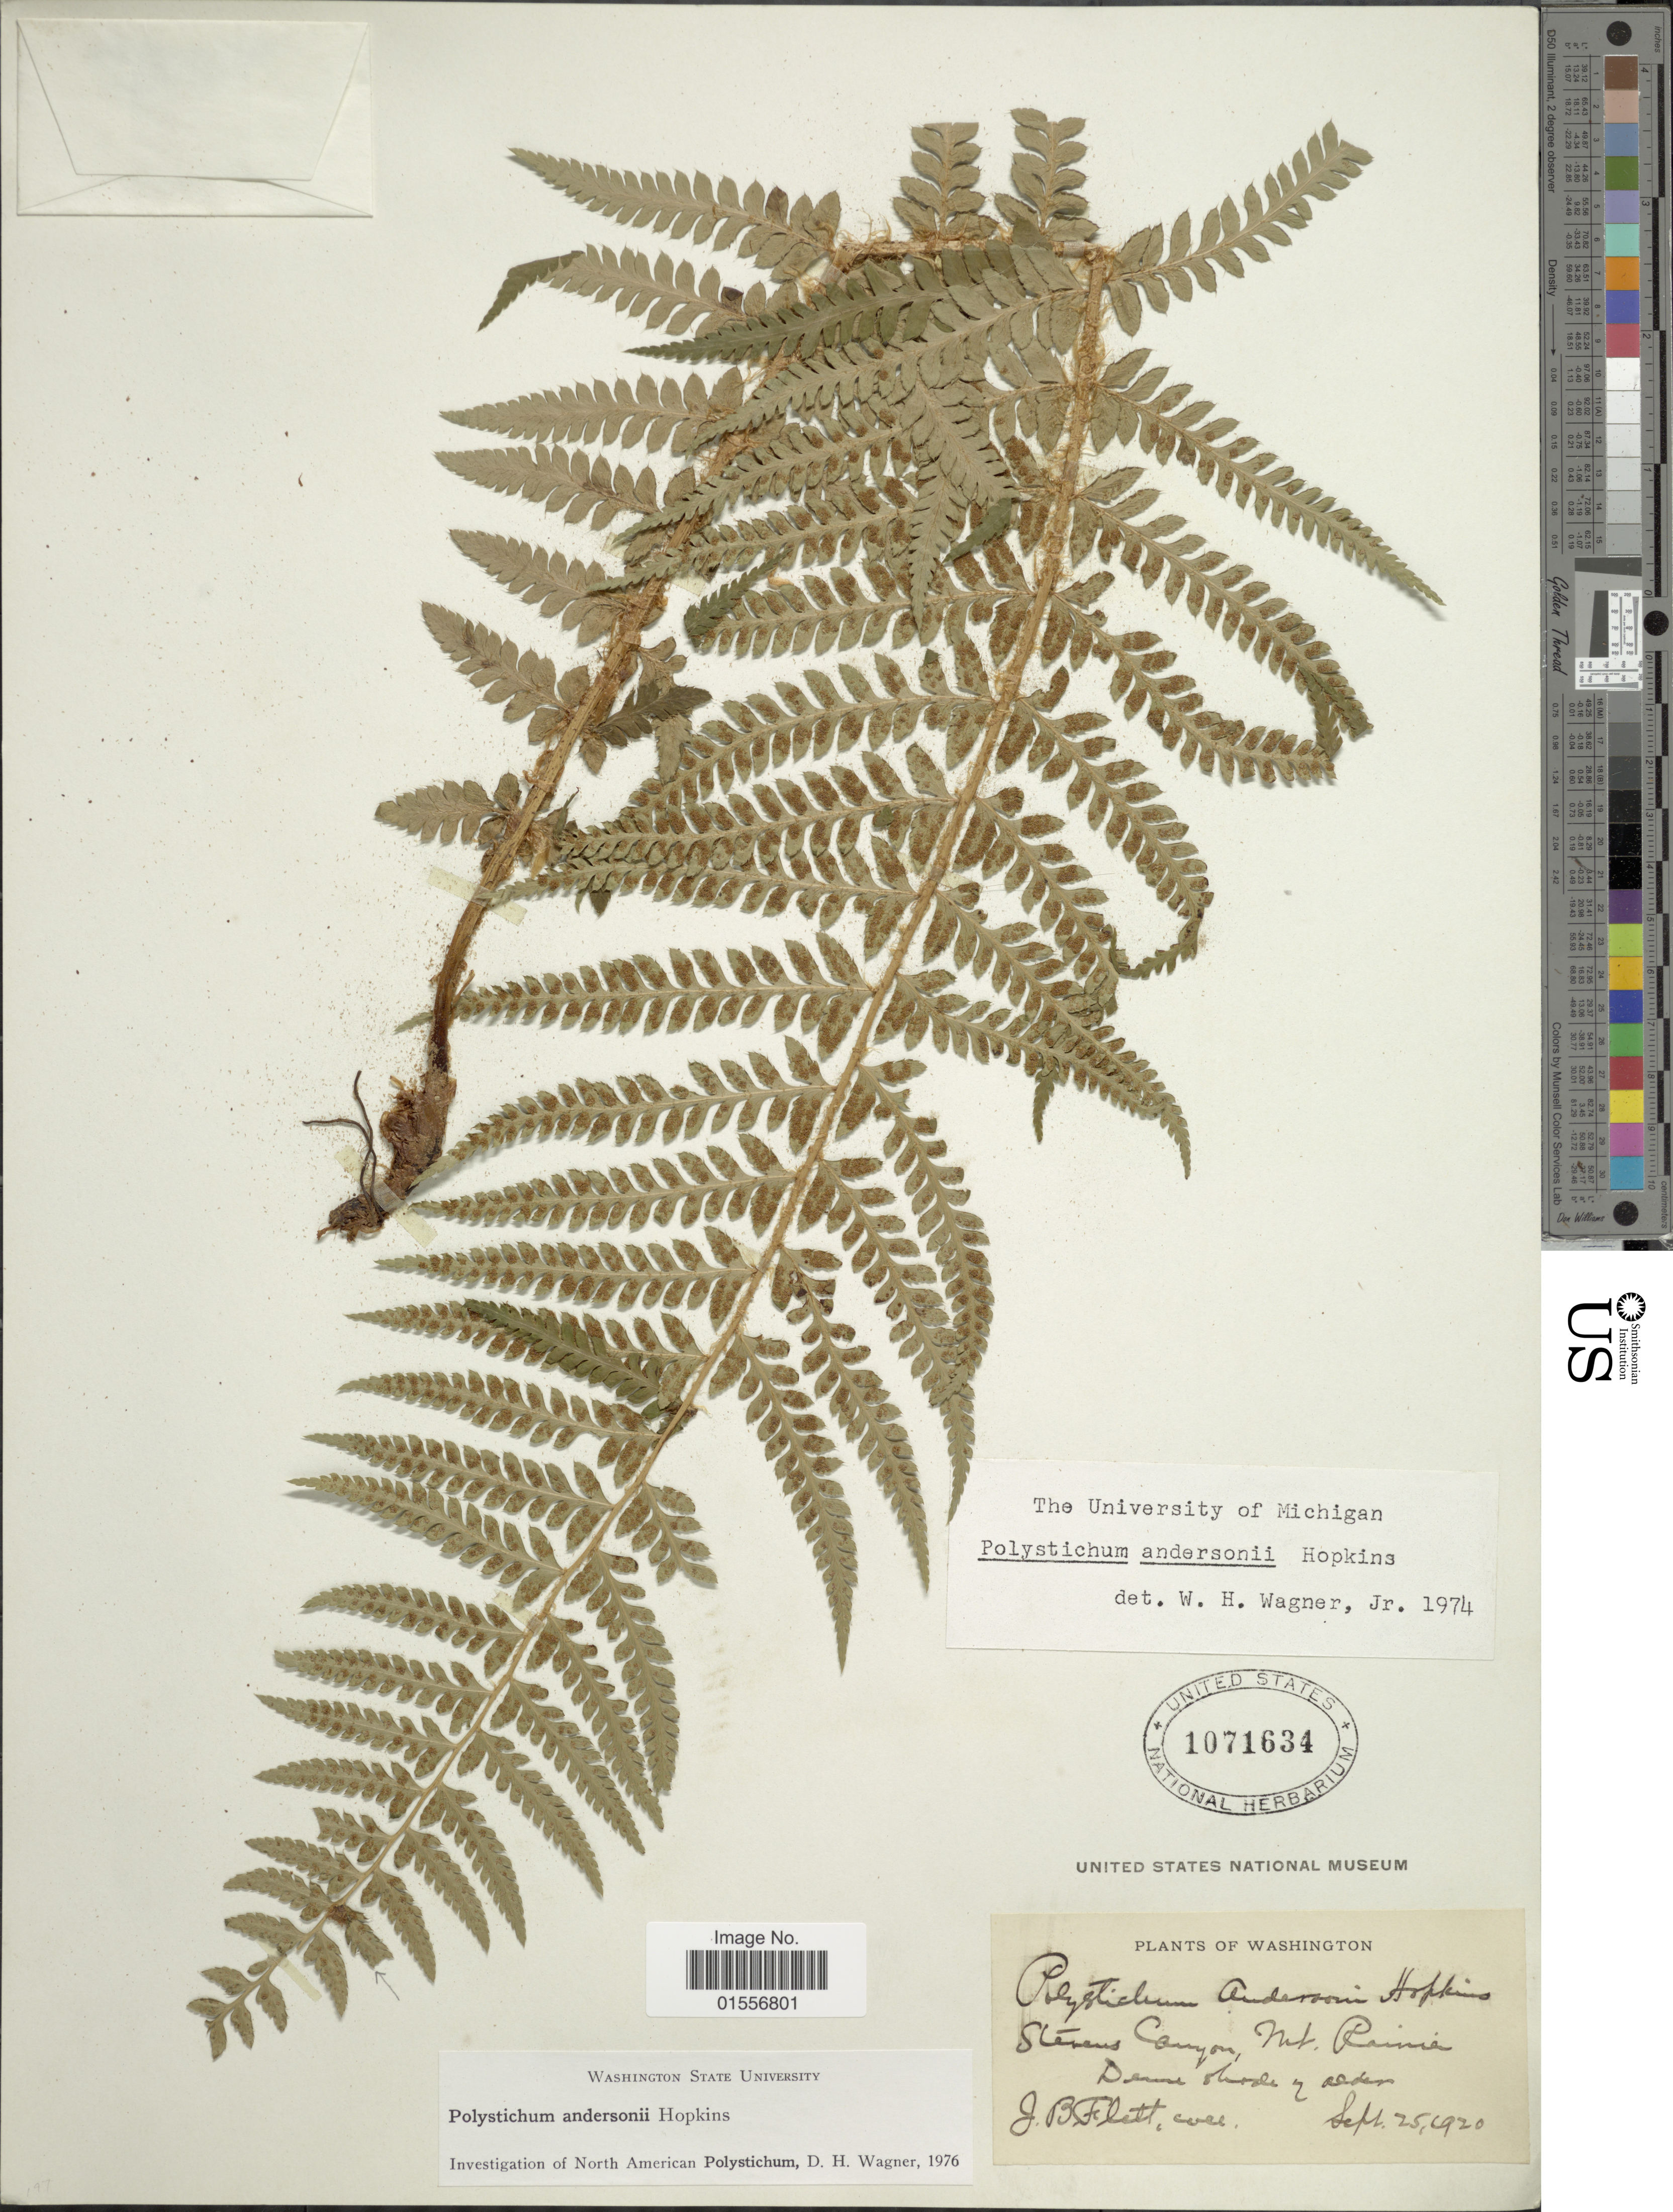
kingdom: Plantae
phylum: Tracheophyta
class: Polypodiopsida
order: Polypodiales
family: Dryopteridaceae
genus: Polystichum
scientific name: Polystichum andersonii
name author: Hopkins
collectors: J. Flett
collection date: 1920-09-25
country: United States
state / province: Washington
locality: Stevens Canyon, Mt. Rainier, Dune shades of older.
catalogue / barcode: US 1071634